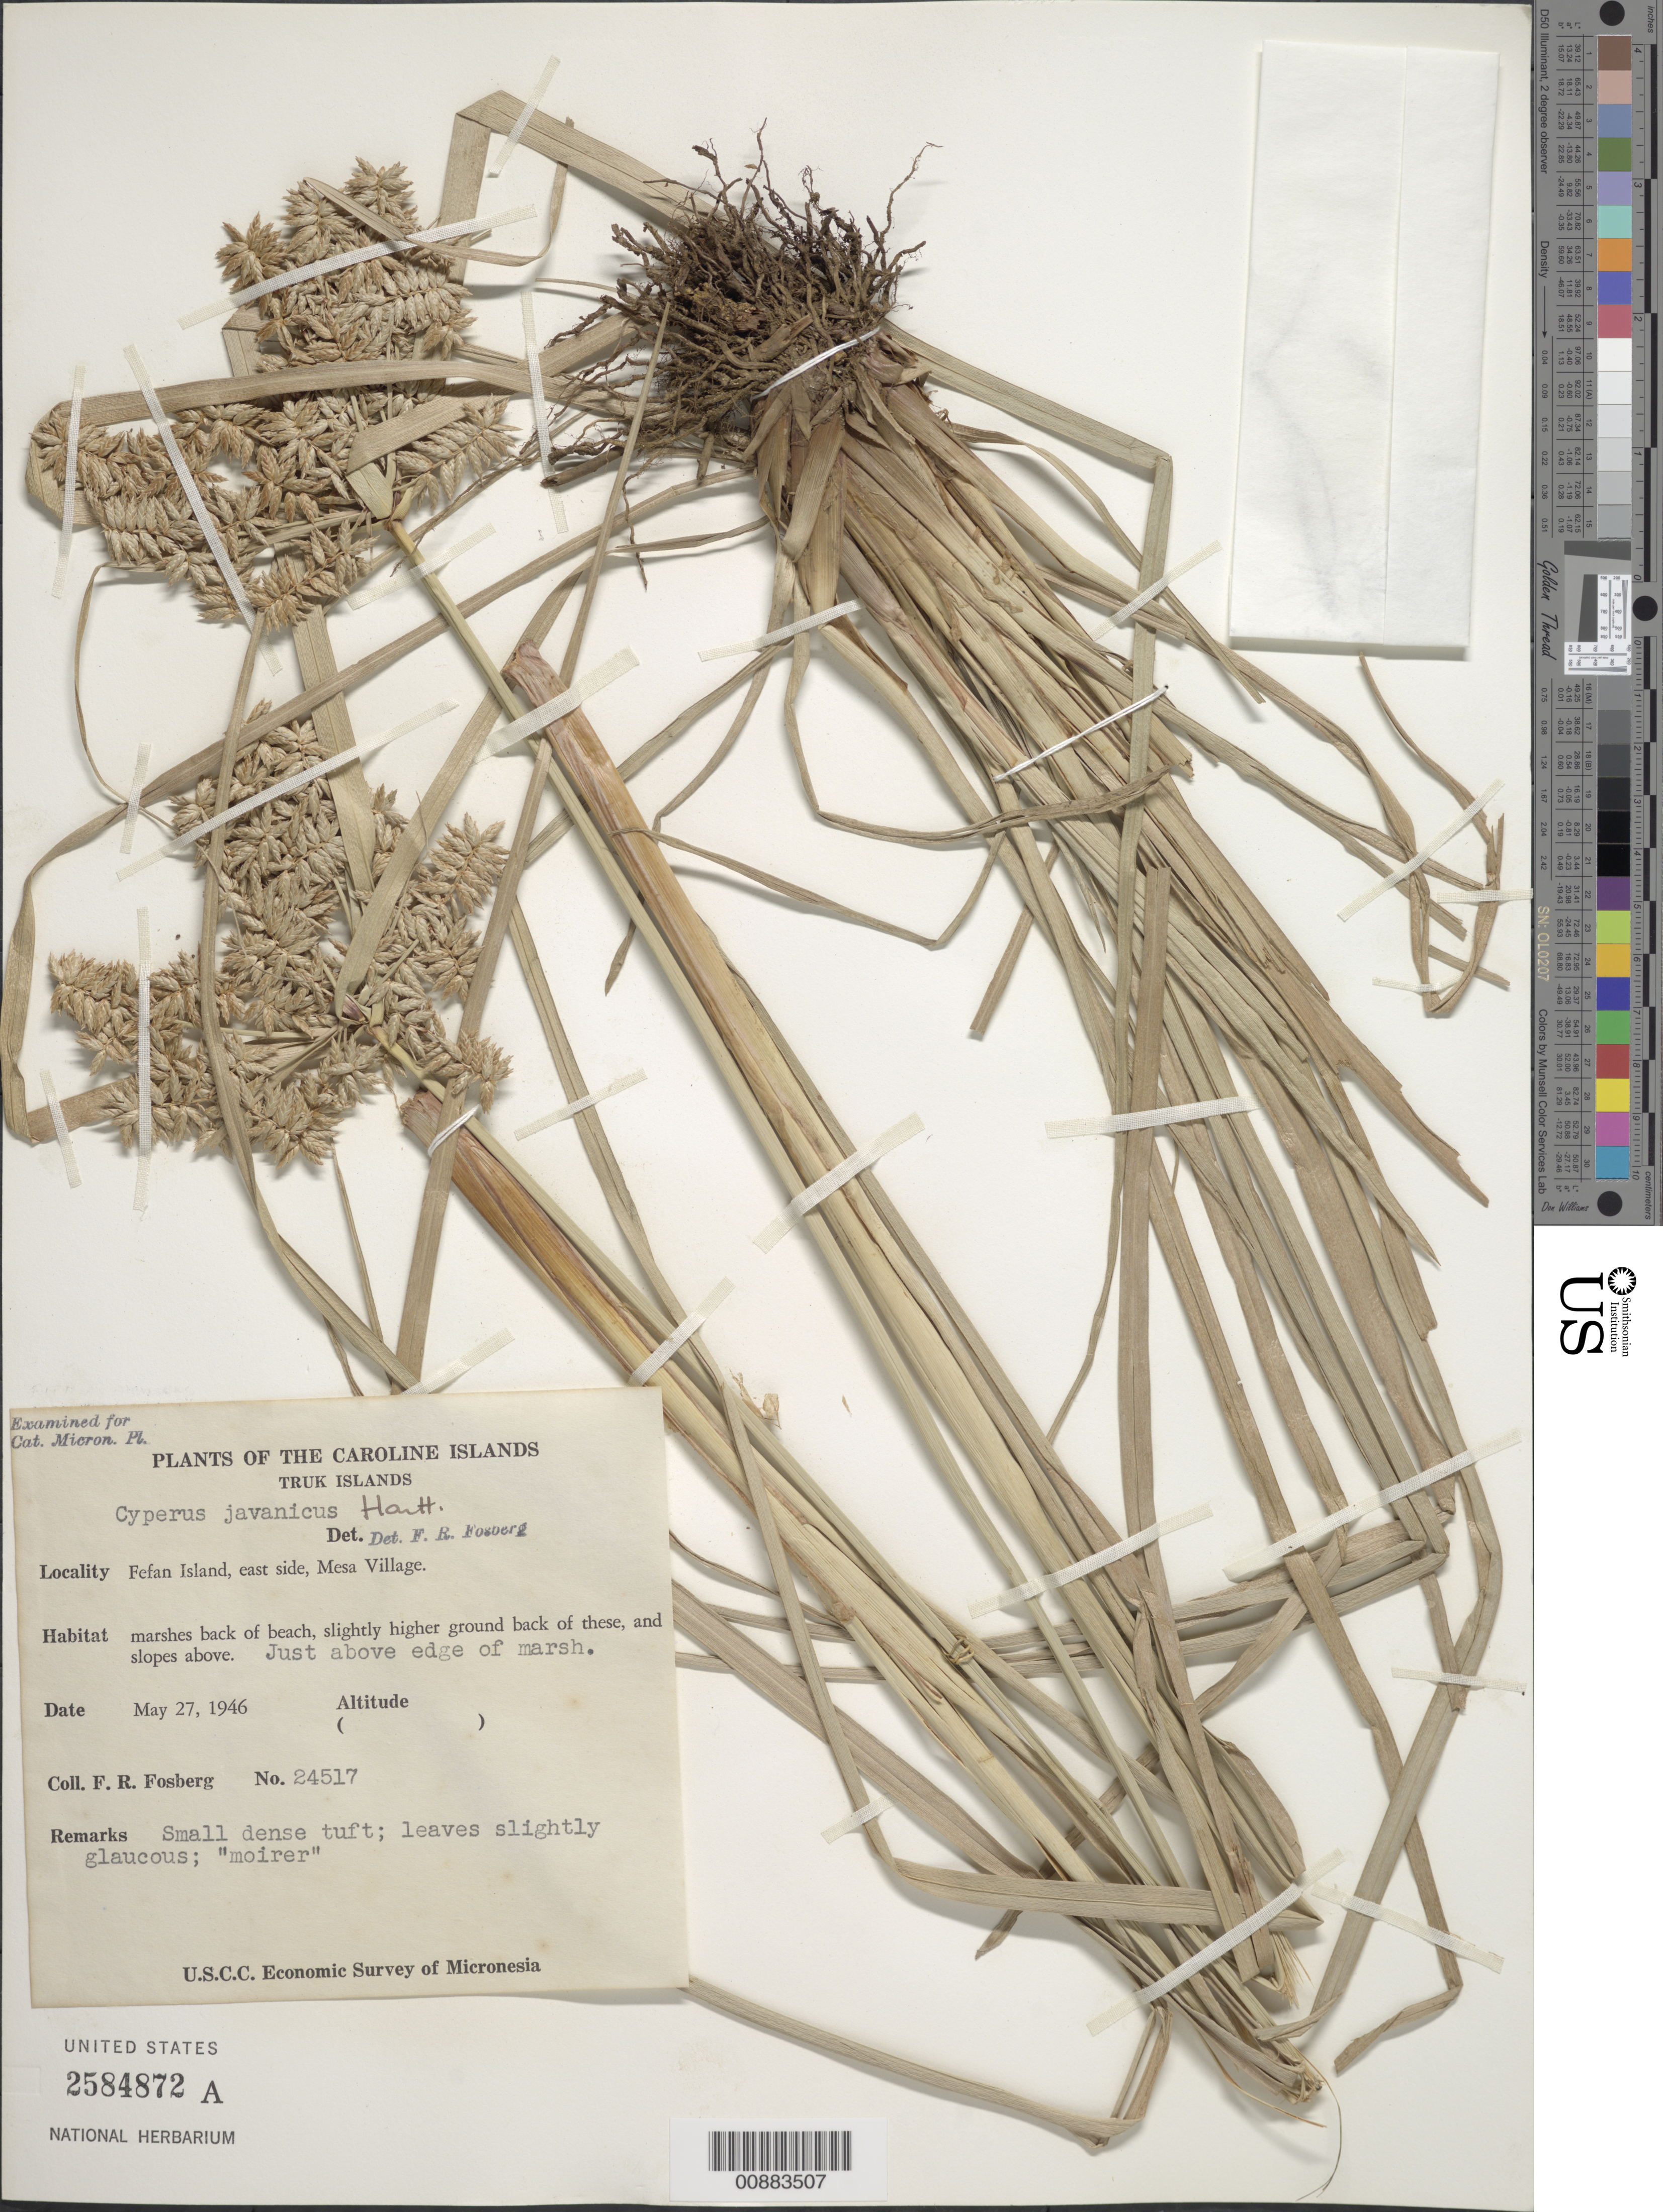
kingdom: Plantae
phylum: Tracheophyta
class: Liliopsida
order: Poales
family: Cyperaceae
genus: Cyperus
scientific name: Cyperus javanicus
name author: Houtt.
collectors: F. R. Fosberg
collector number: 24517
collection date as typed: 27 May 1946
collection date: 1946-05-27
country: Micronesia, Federated States of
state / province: Truk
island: Fefan [Fefen]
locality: Mesa Village. Marches back of beach, slightly higher ground back of these, and slopes above. Just above edge of marsh.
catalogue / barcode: US 2584872